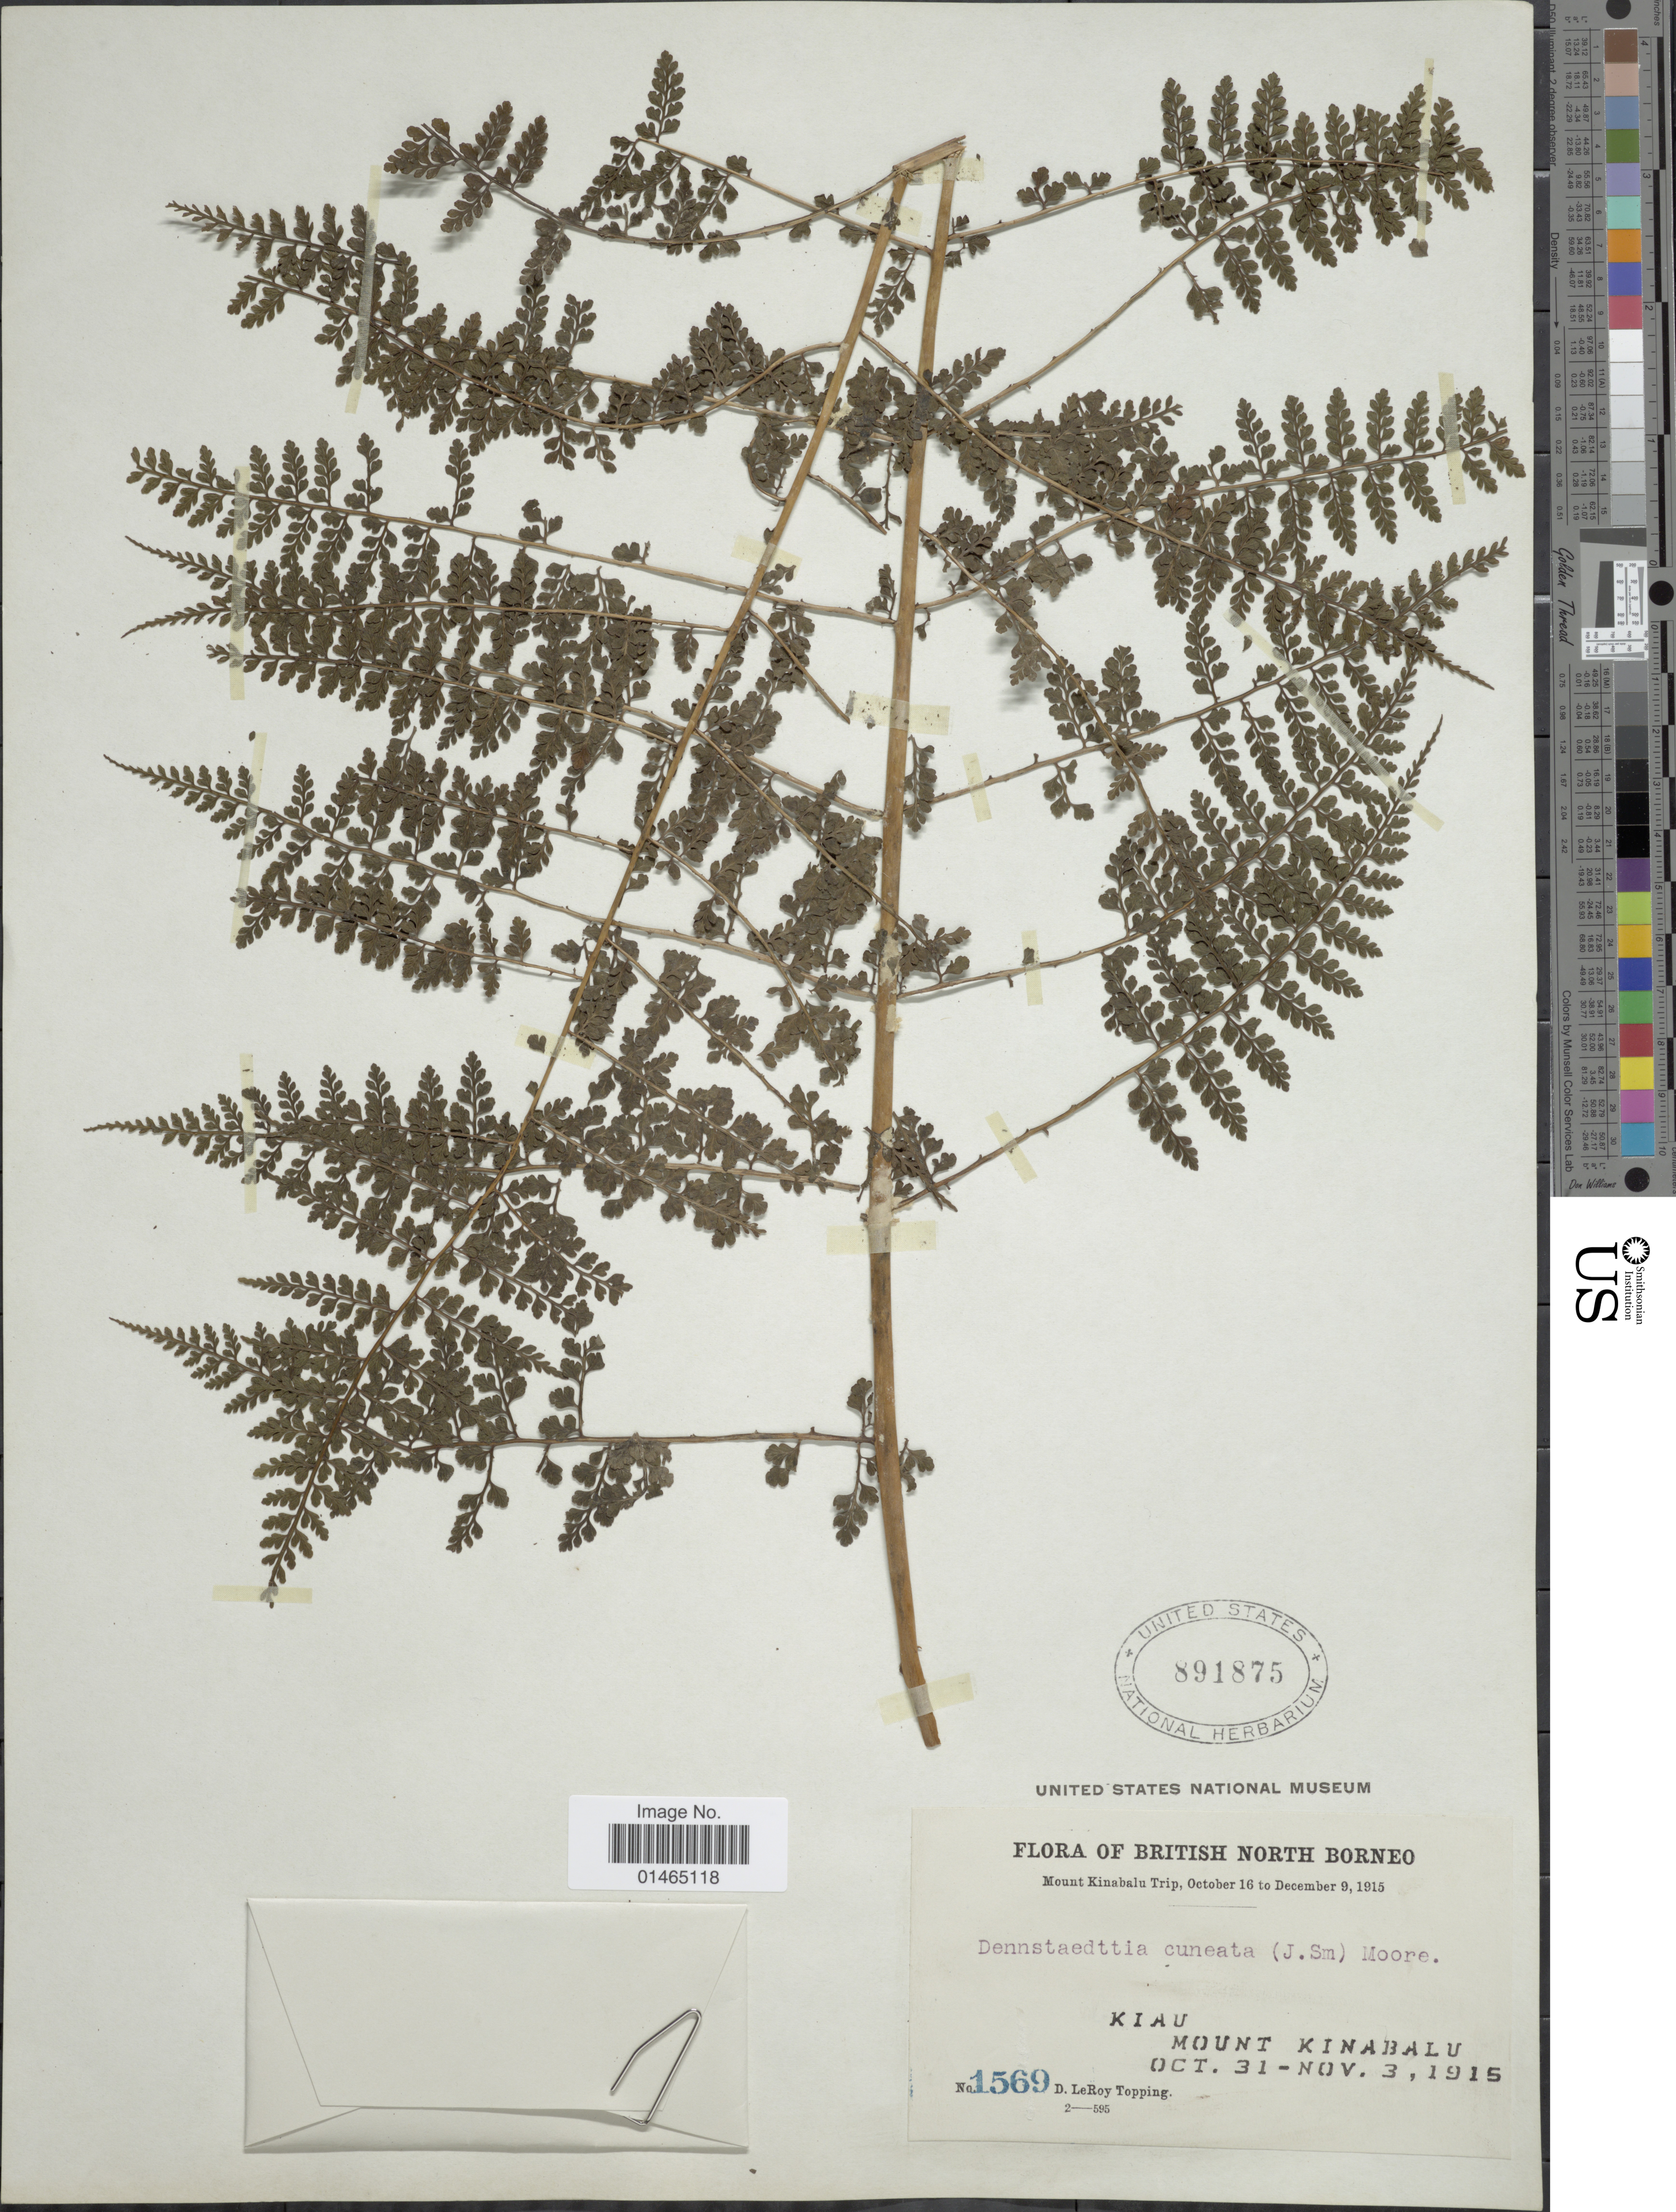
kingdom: Plantae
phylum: Tracheophyta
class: Polypodiopsida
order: Polypodiales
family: Dennstaedtiaceae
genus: Dennstaedtia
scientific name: Dennstaedtia cuneata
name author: (Hook.) T. Moore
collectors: D. L. Topping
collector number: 1569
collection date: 1915-10-31/1915-11-03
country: Malaysia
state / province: Sabah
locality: British North Borneo. Kiau. Mount Kinabalu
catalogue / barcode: US 891875